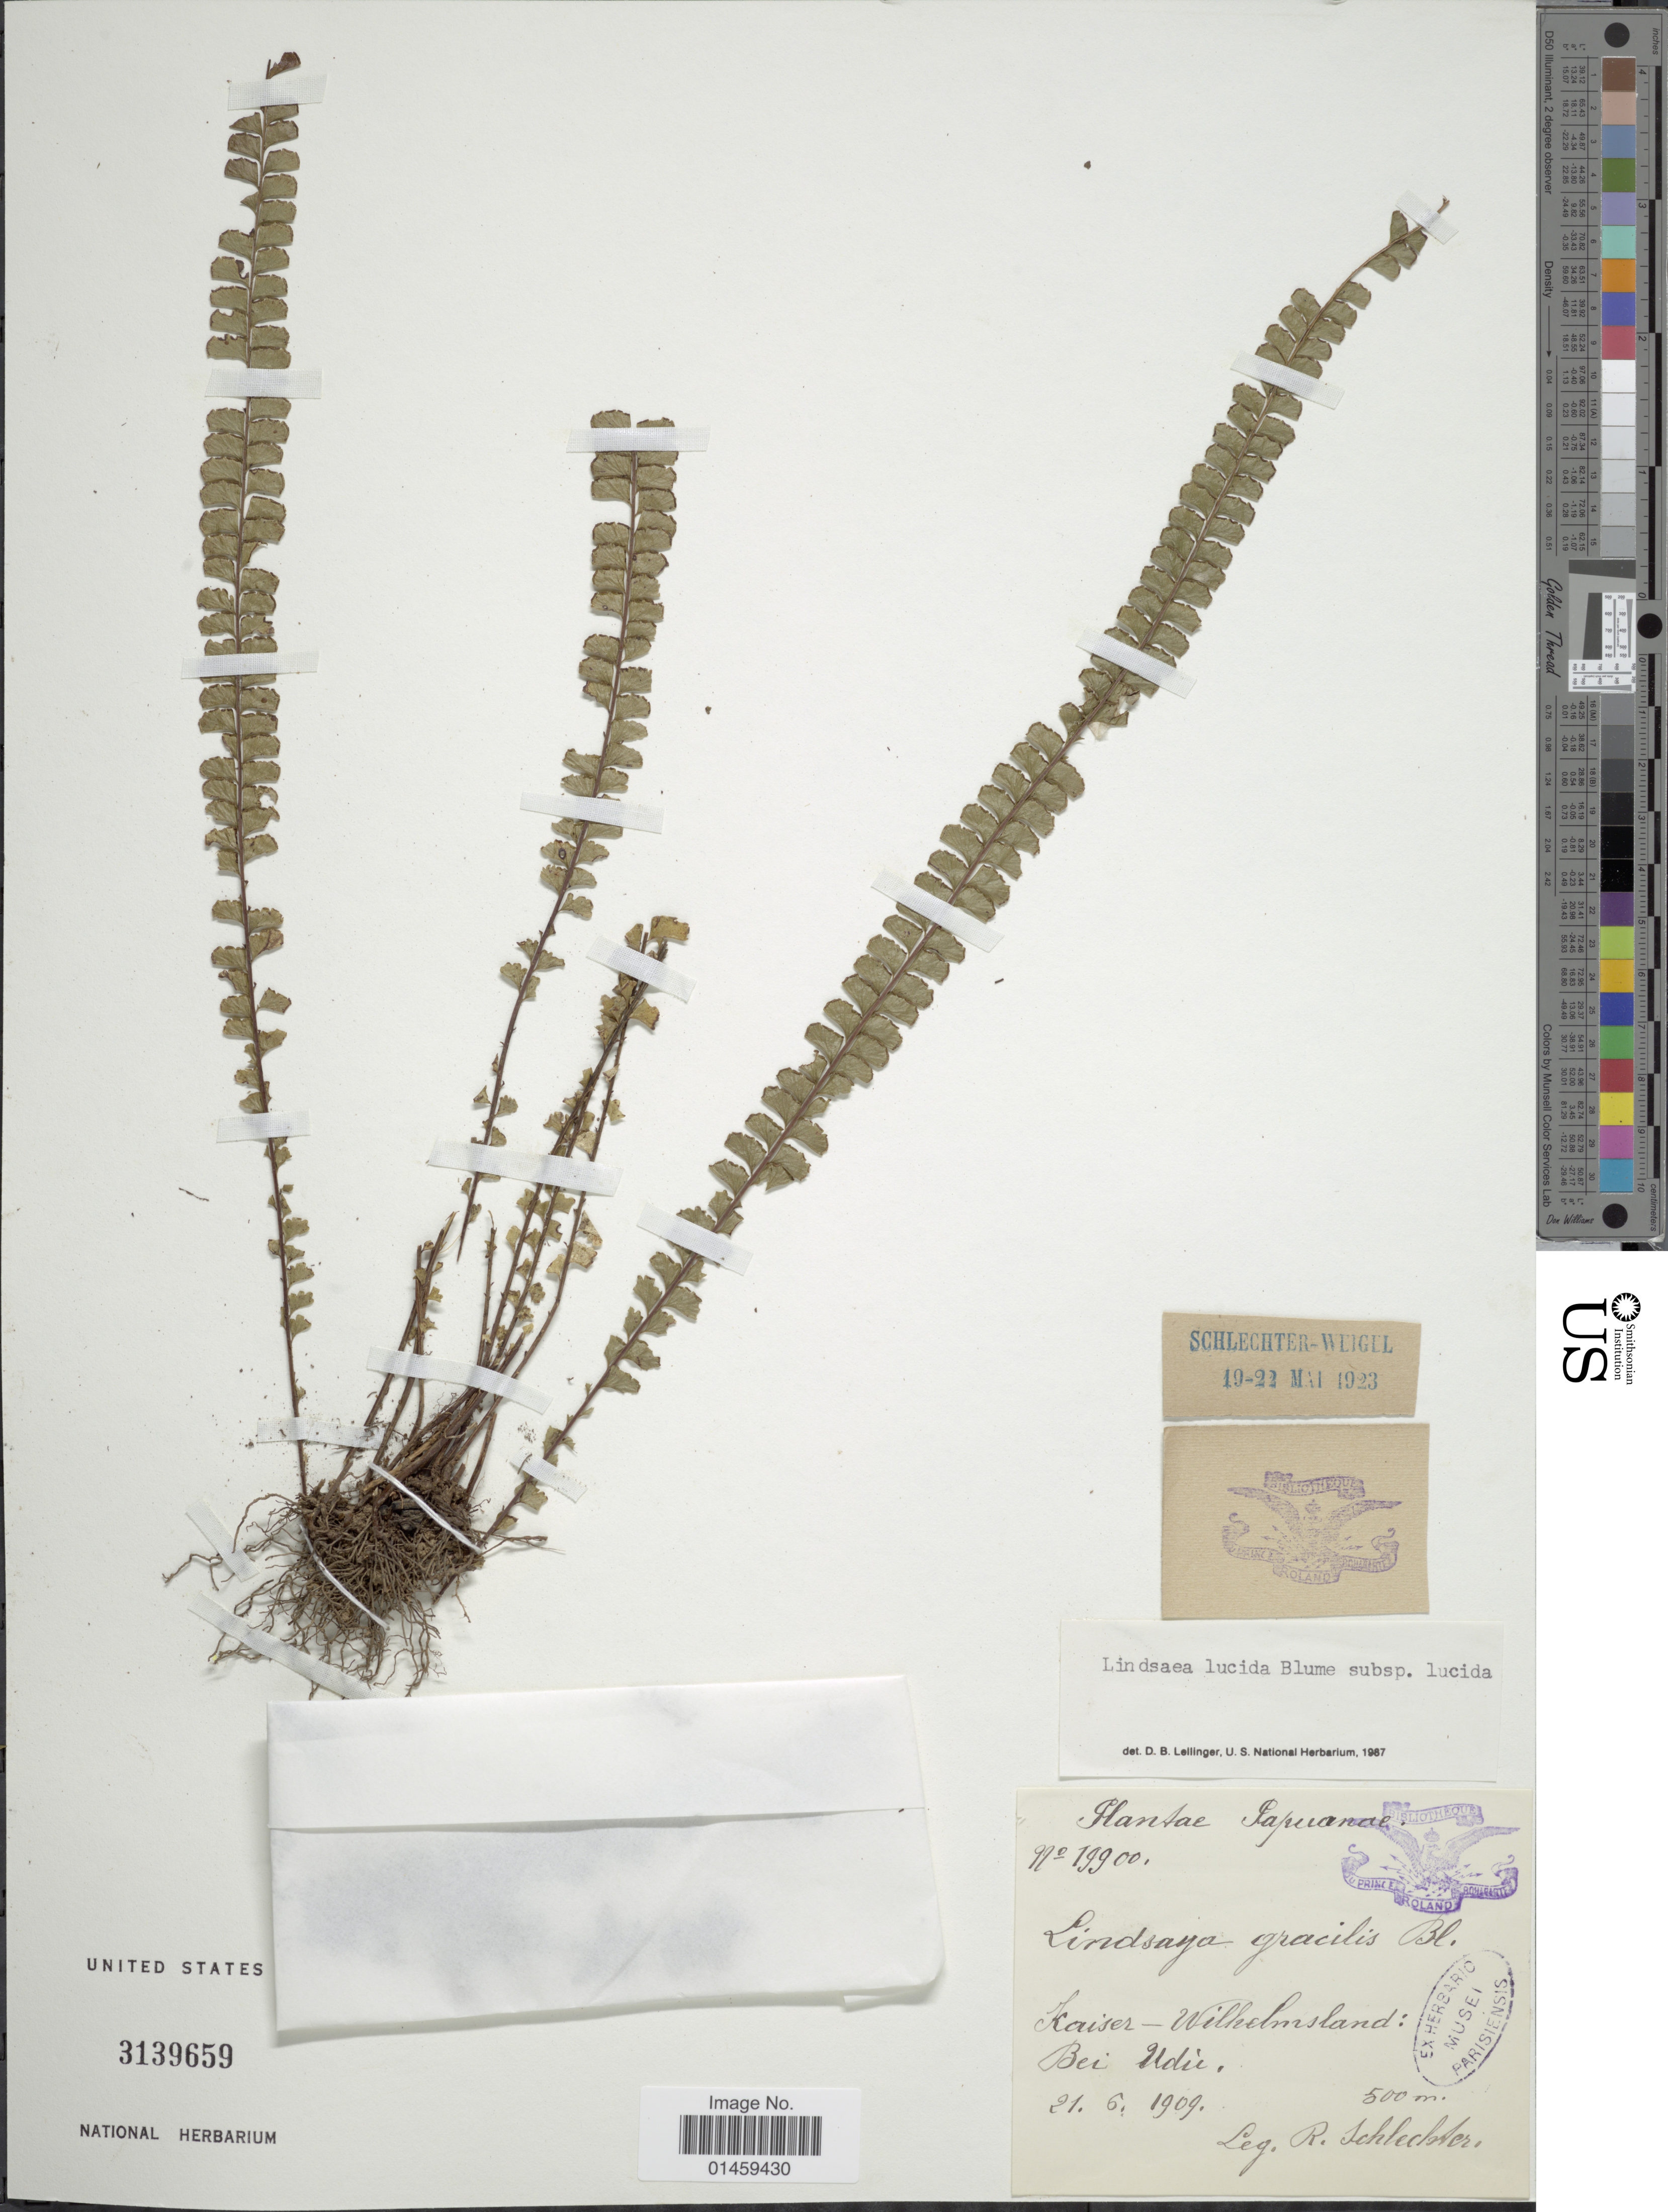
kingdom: Plantae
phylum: Tracheophyta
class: Polypodiopsida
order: Polypodiales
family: Lindsaeaceae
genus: Lindsaea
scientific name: Lindsaea lucida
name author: Blume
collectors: F. R. R. Schlechter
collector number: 19900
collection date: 1909-06-21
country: Papua New Guinea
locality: Papuanae. Kaiser-Wilhelmsland: Bei Udu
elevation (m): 500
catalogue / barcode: US 3139659